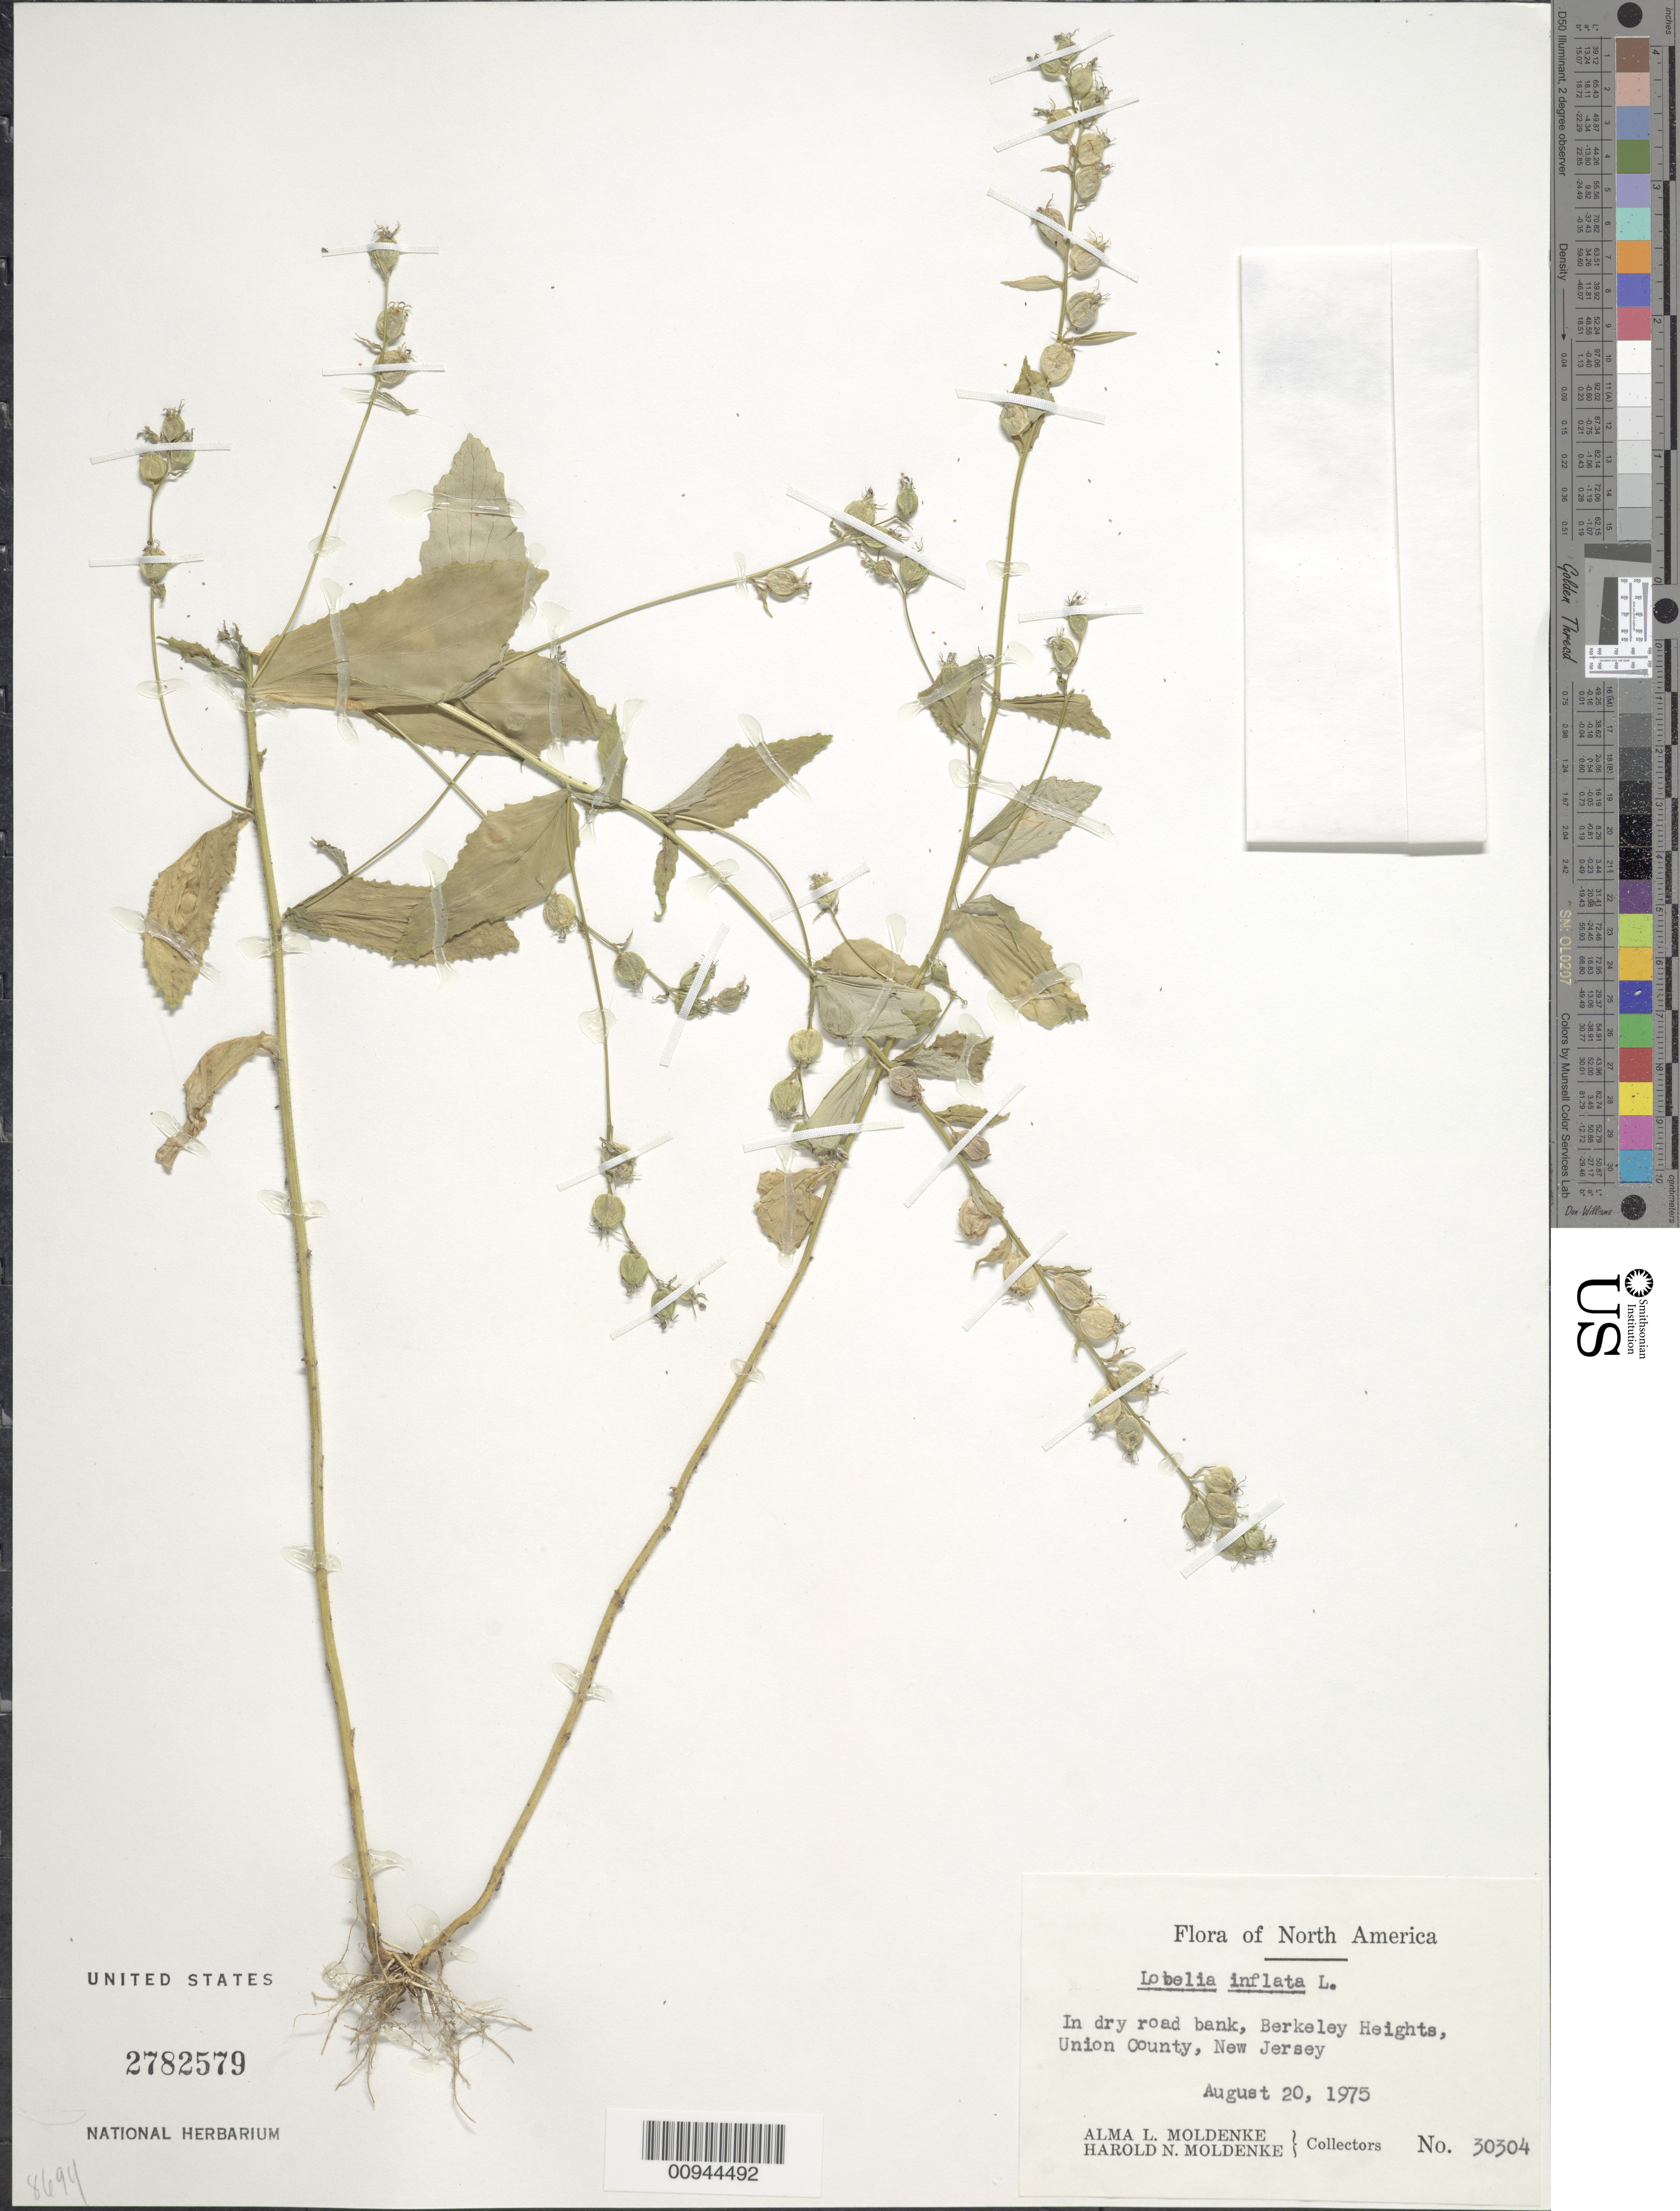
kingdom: Plantae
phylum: Tracheophyta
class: Magnoliopsida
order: Asterales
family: Campanulaceae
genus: Lobelia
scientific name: Lobelia inflata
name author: L.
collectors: A. L. Moldenke & H. N. Moldenke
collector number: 30304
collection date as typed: August 20, 1975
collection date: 1975-08-20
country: United States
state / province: New Jersey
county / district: Union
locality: Berkeley Heights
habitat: in dry road bank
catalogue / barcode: US 2782579